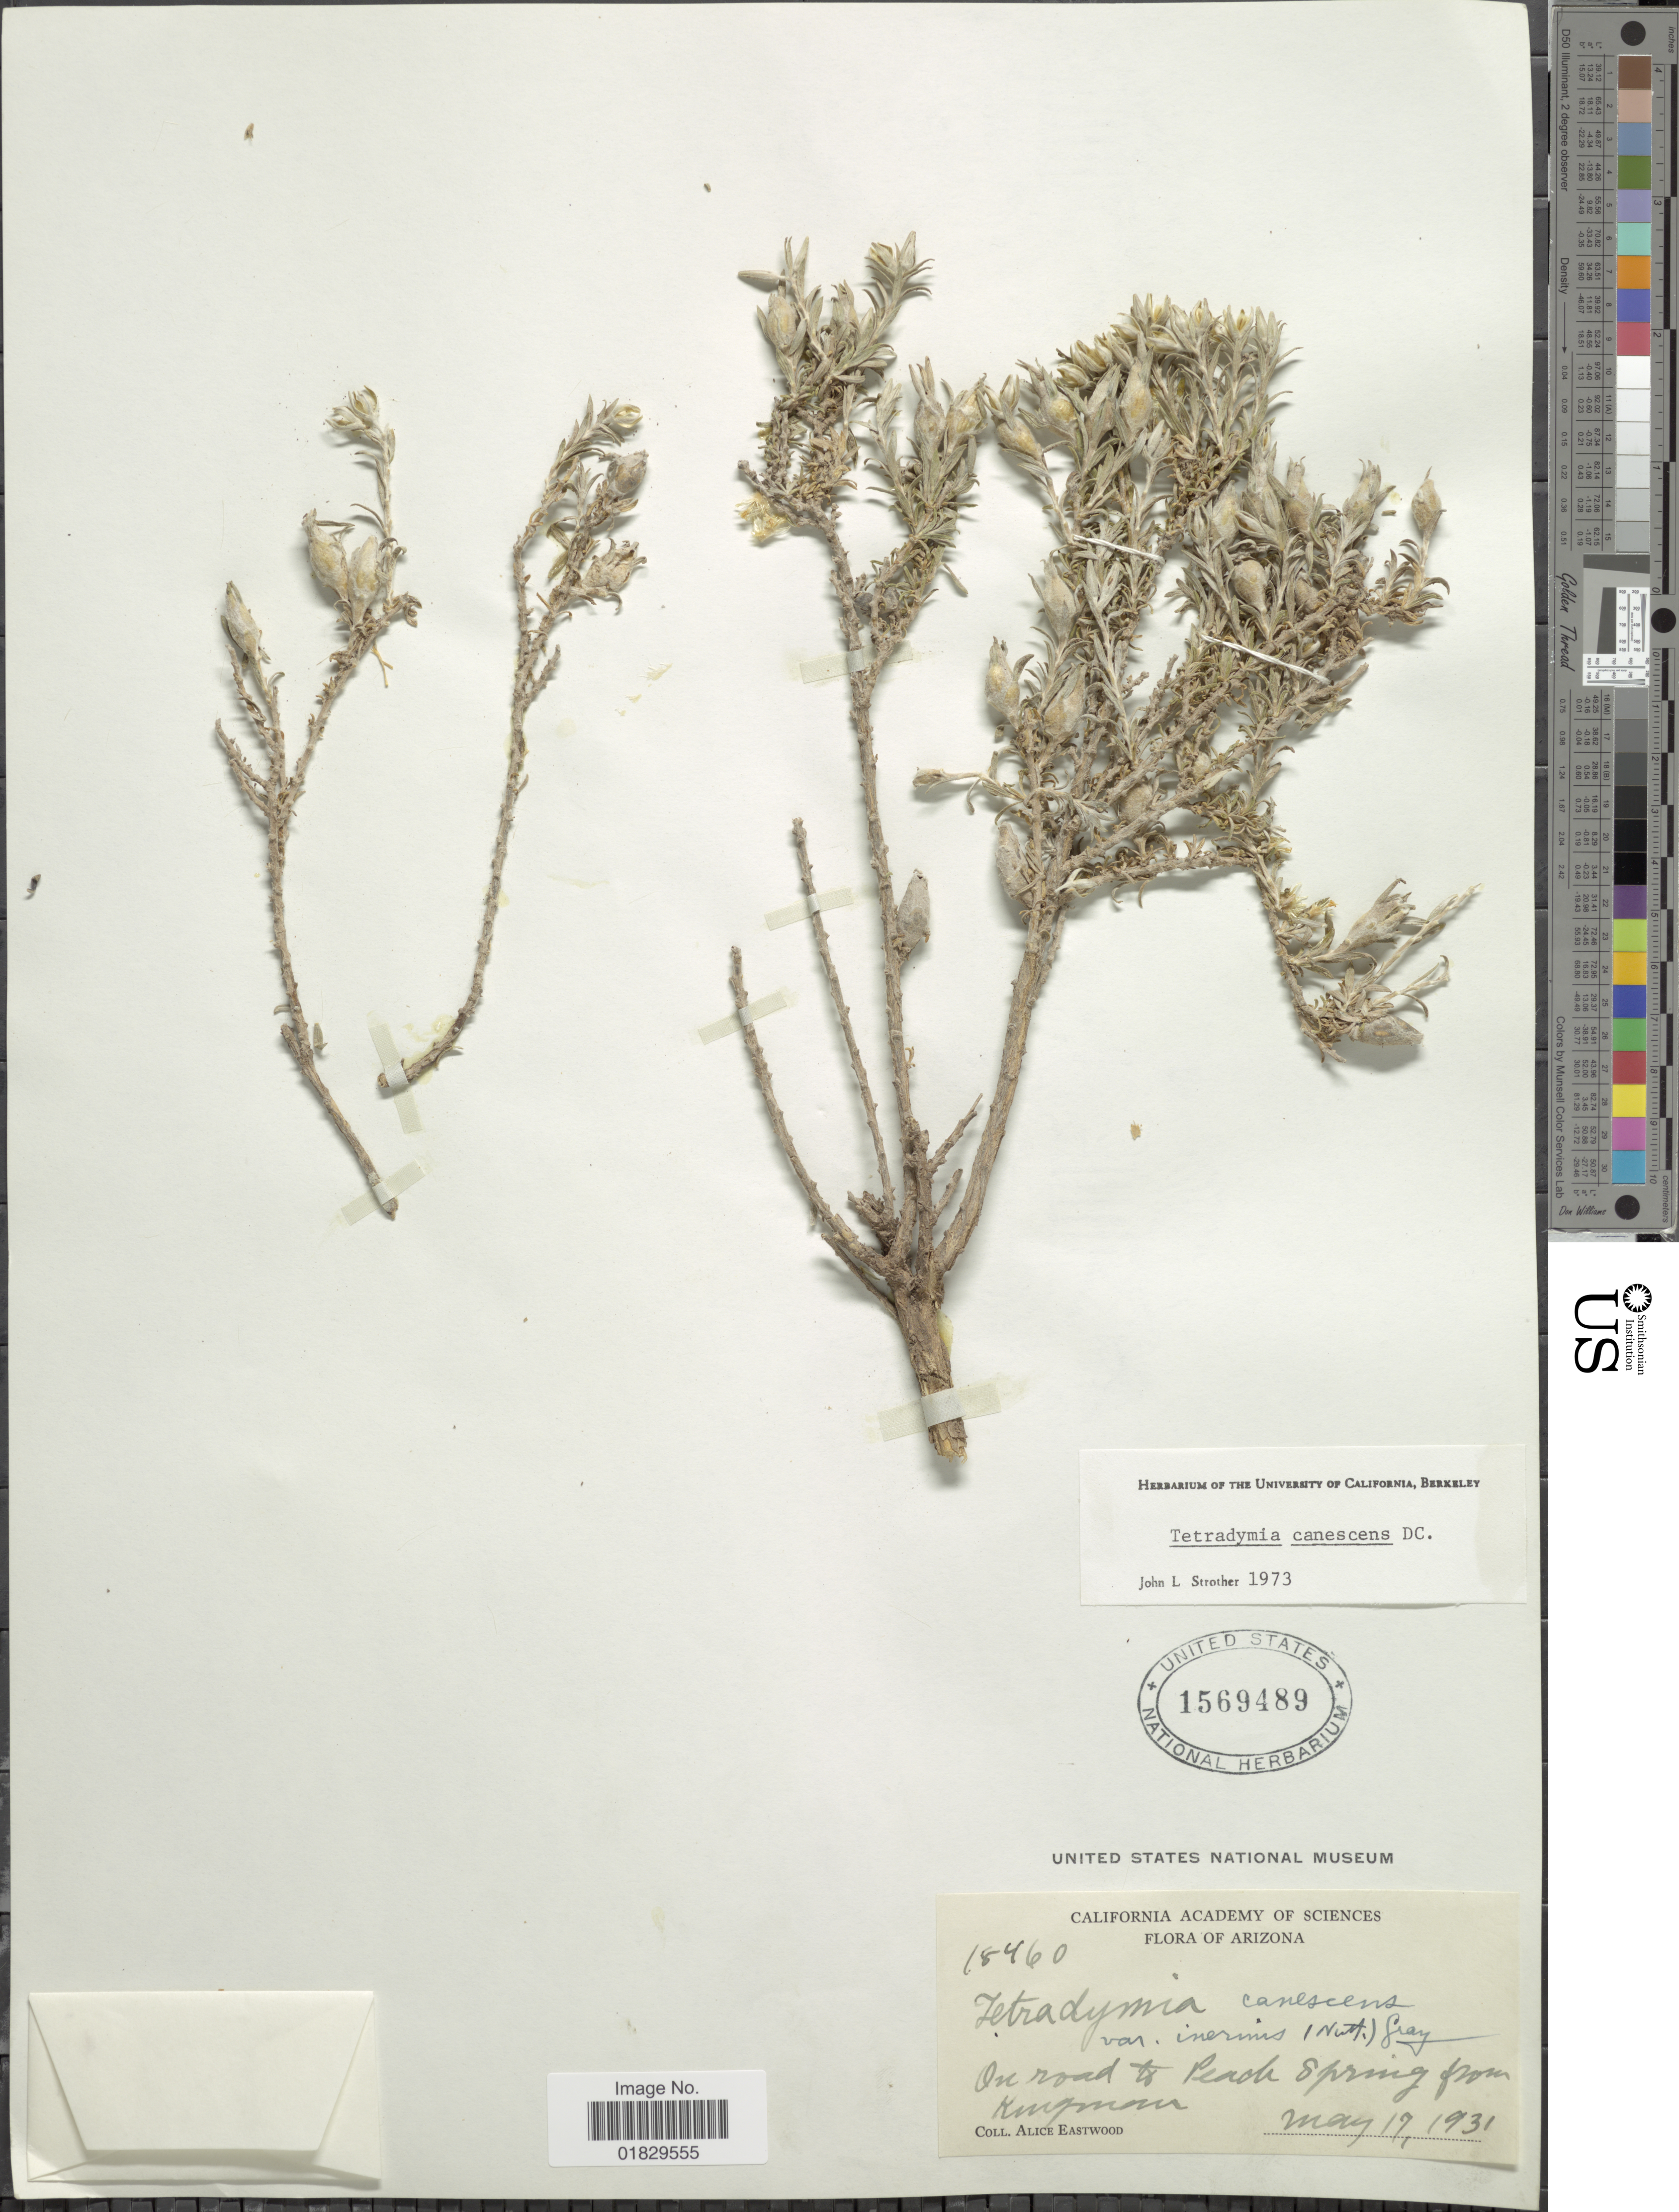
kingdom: Plantae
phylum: Tracheophyta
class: Magnoliopsida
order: Asterales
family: Asteraceae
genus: Tetradymia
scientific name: Tetradymia canescens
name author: DC.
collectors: A. Eastwood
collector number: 18460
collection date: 1931-05-17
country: United States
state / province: Arizona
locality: On road to Peak Spring from Kingman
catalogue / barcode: US 1569489